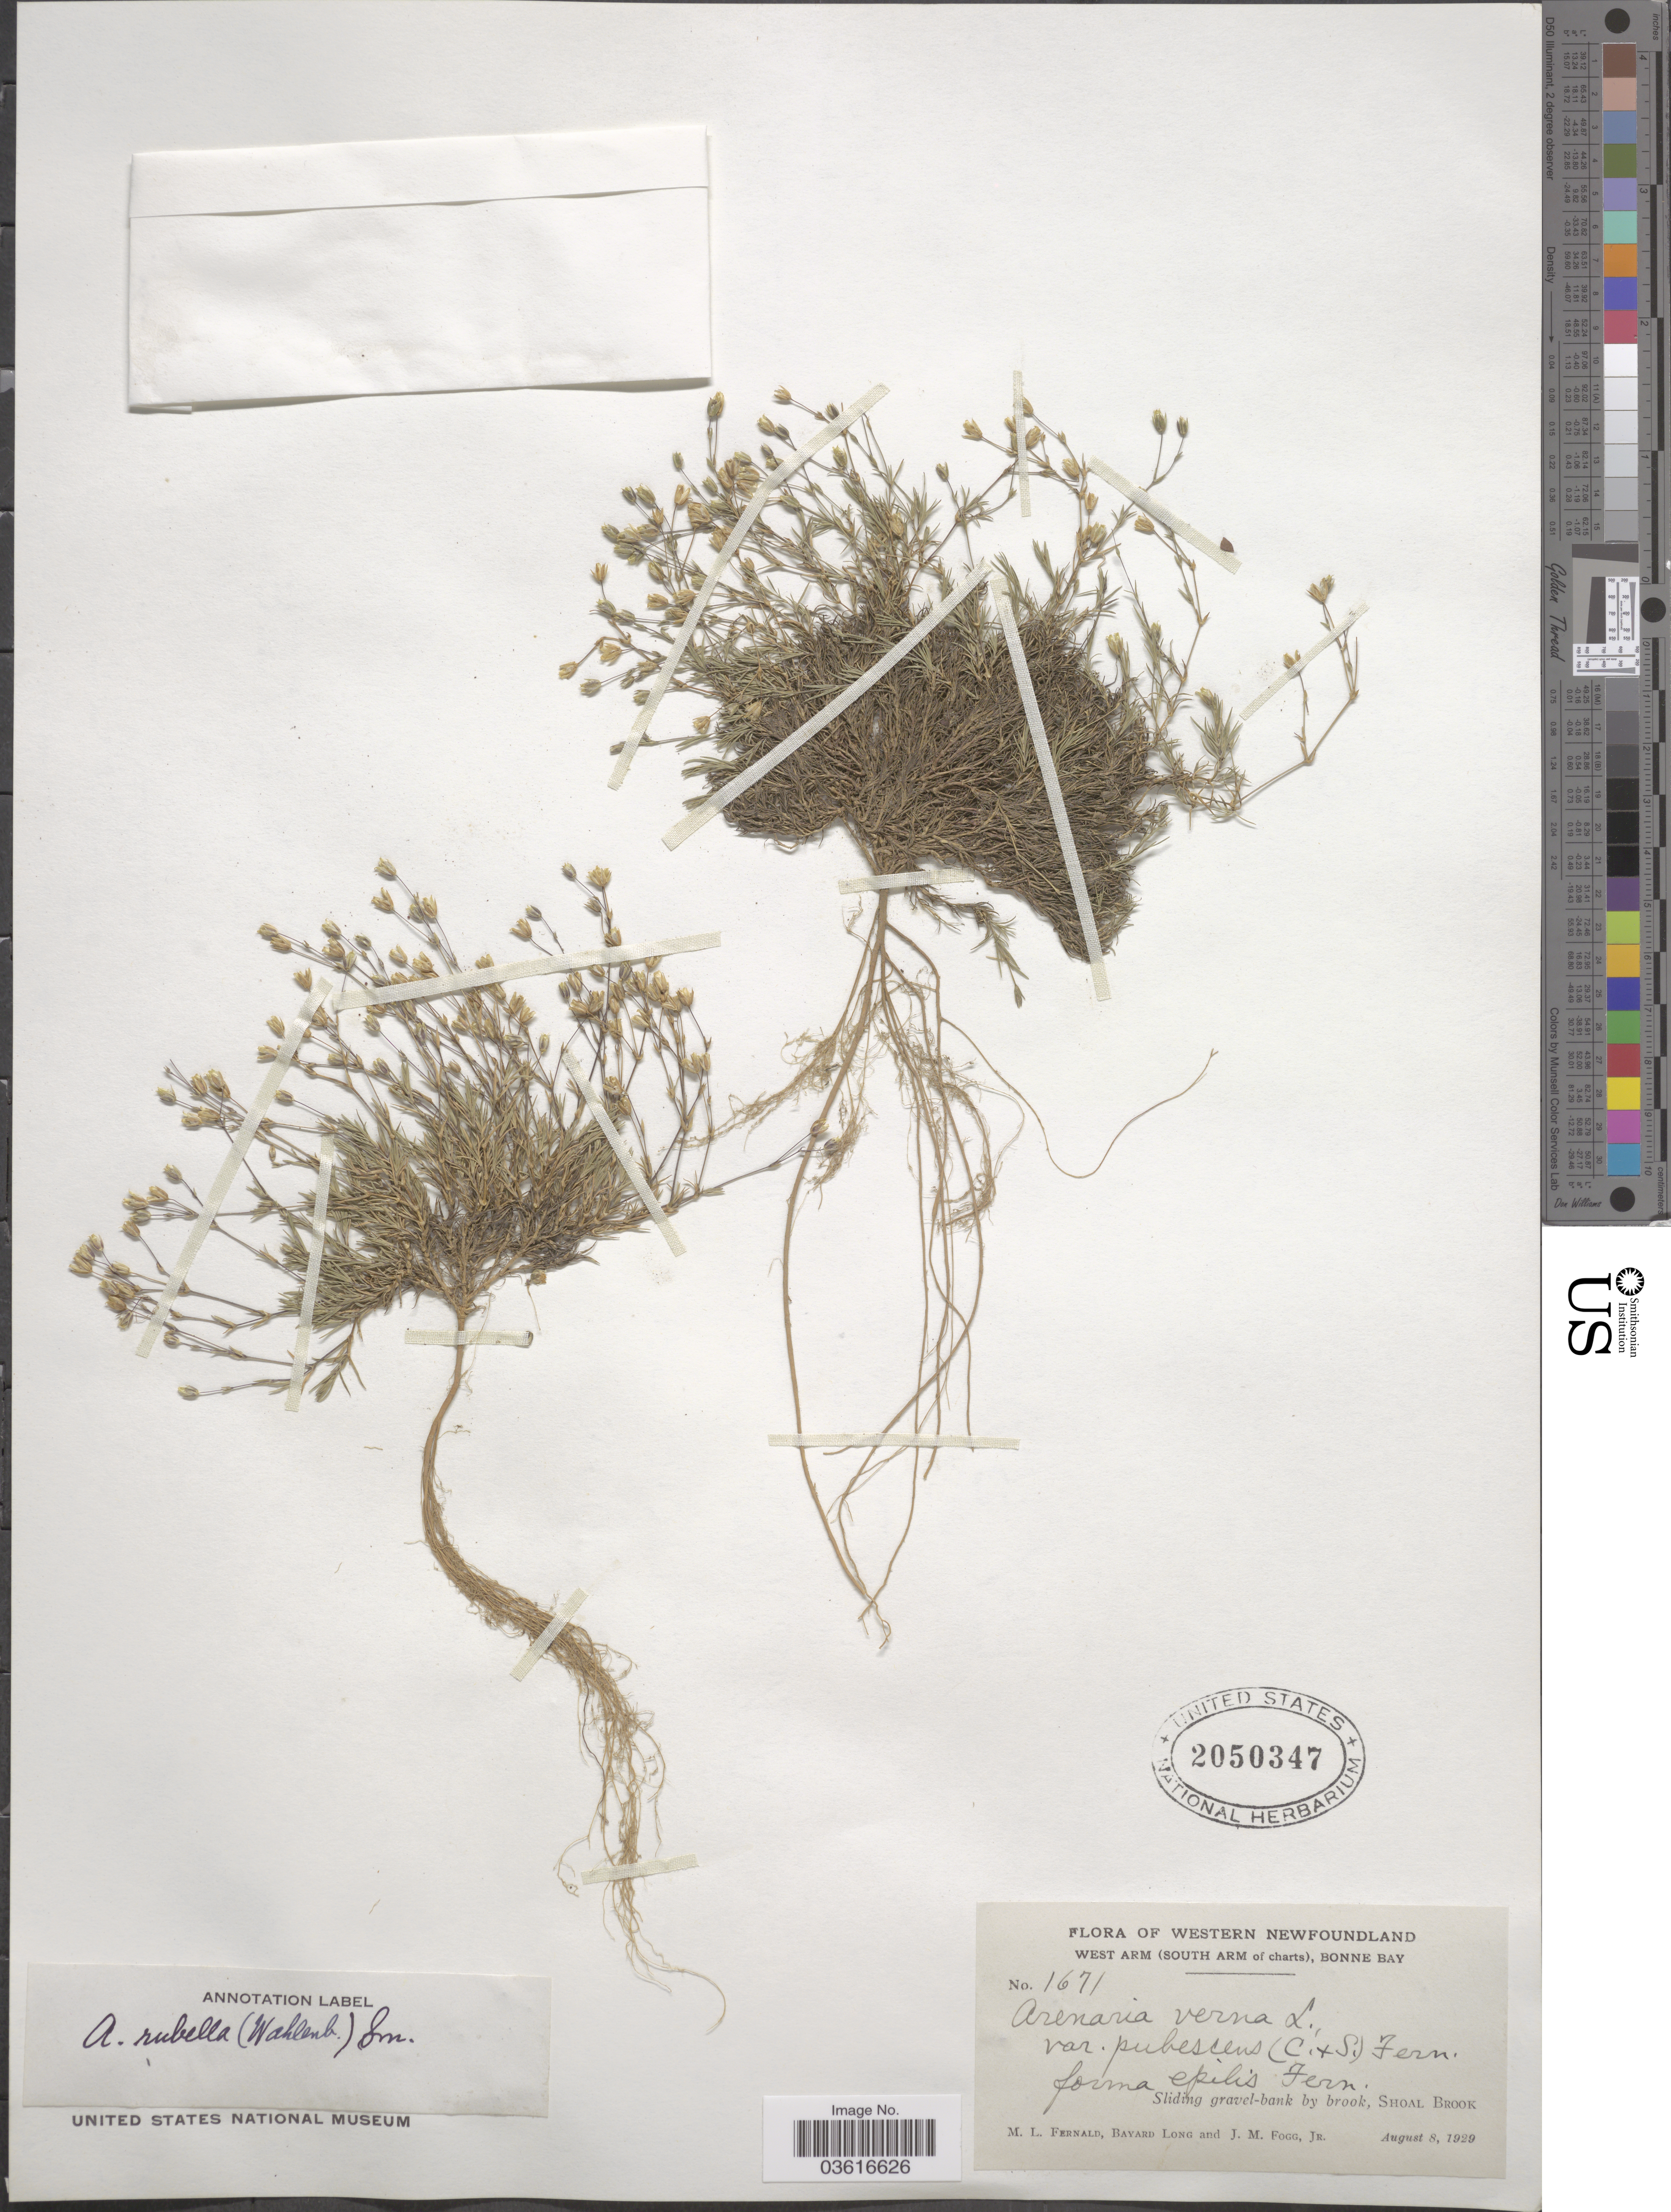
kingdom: Plantae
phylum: Tracheophyta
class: Magnoliopsida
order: Caryophyllales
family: Caryophyllaceae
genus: Minuartia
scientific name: Minuartia rubella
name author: (Wahlenb.) Hiern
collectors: M. L. Fernald, B. Long & J. Fogg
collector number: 1671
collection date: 1929-08-08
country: Canada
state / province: Newfoundland and Labrador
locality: Western Newfoundland, Shoal Brook.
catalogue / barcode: US 2050347